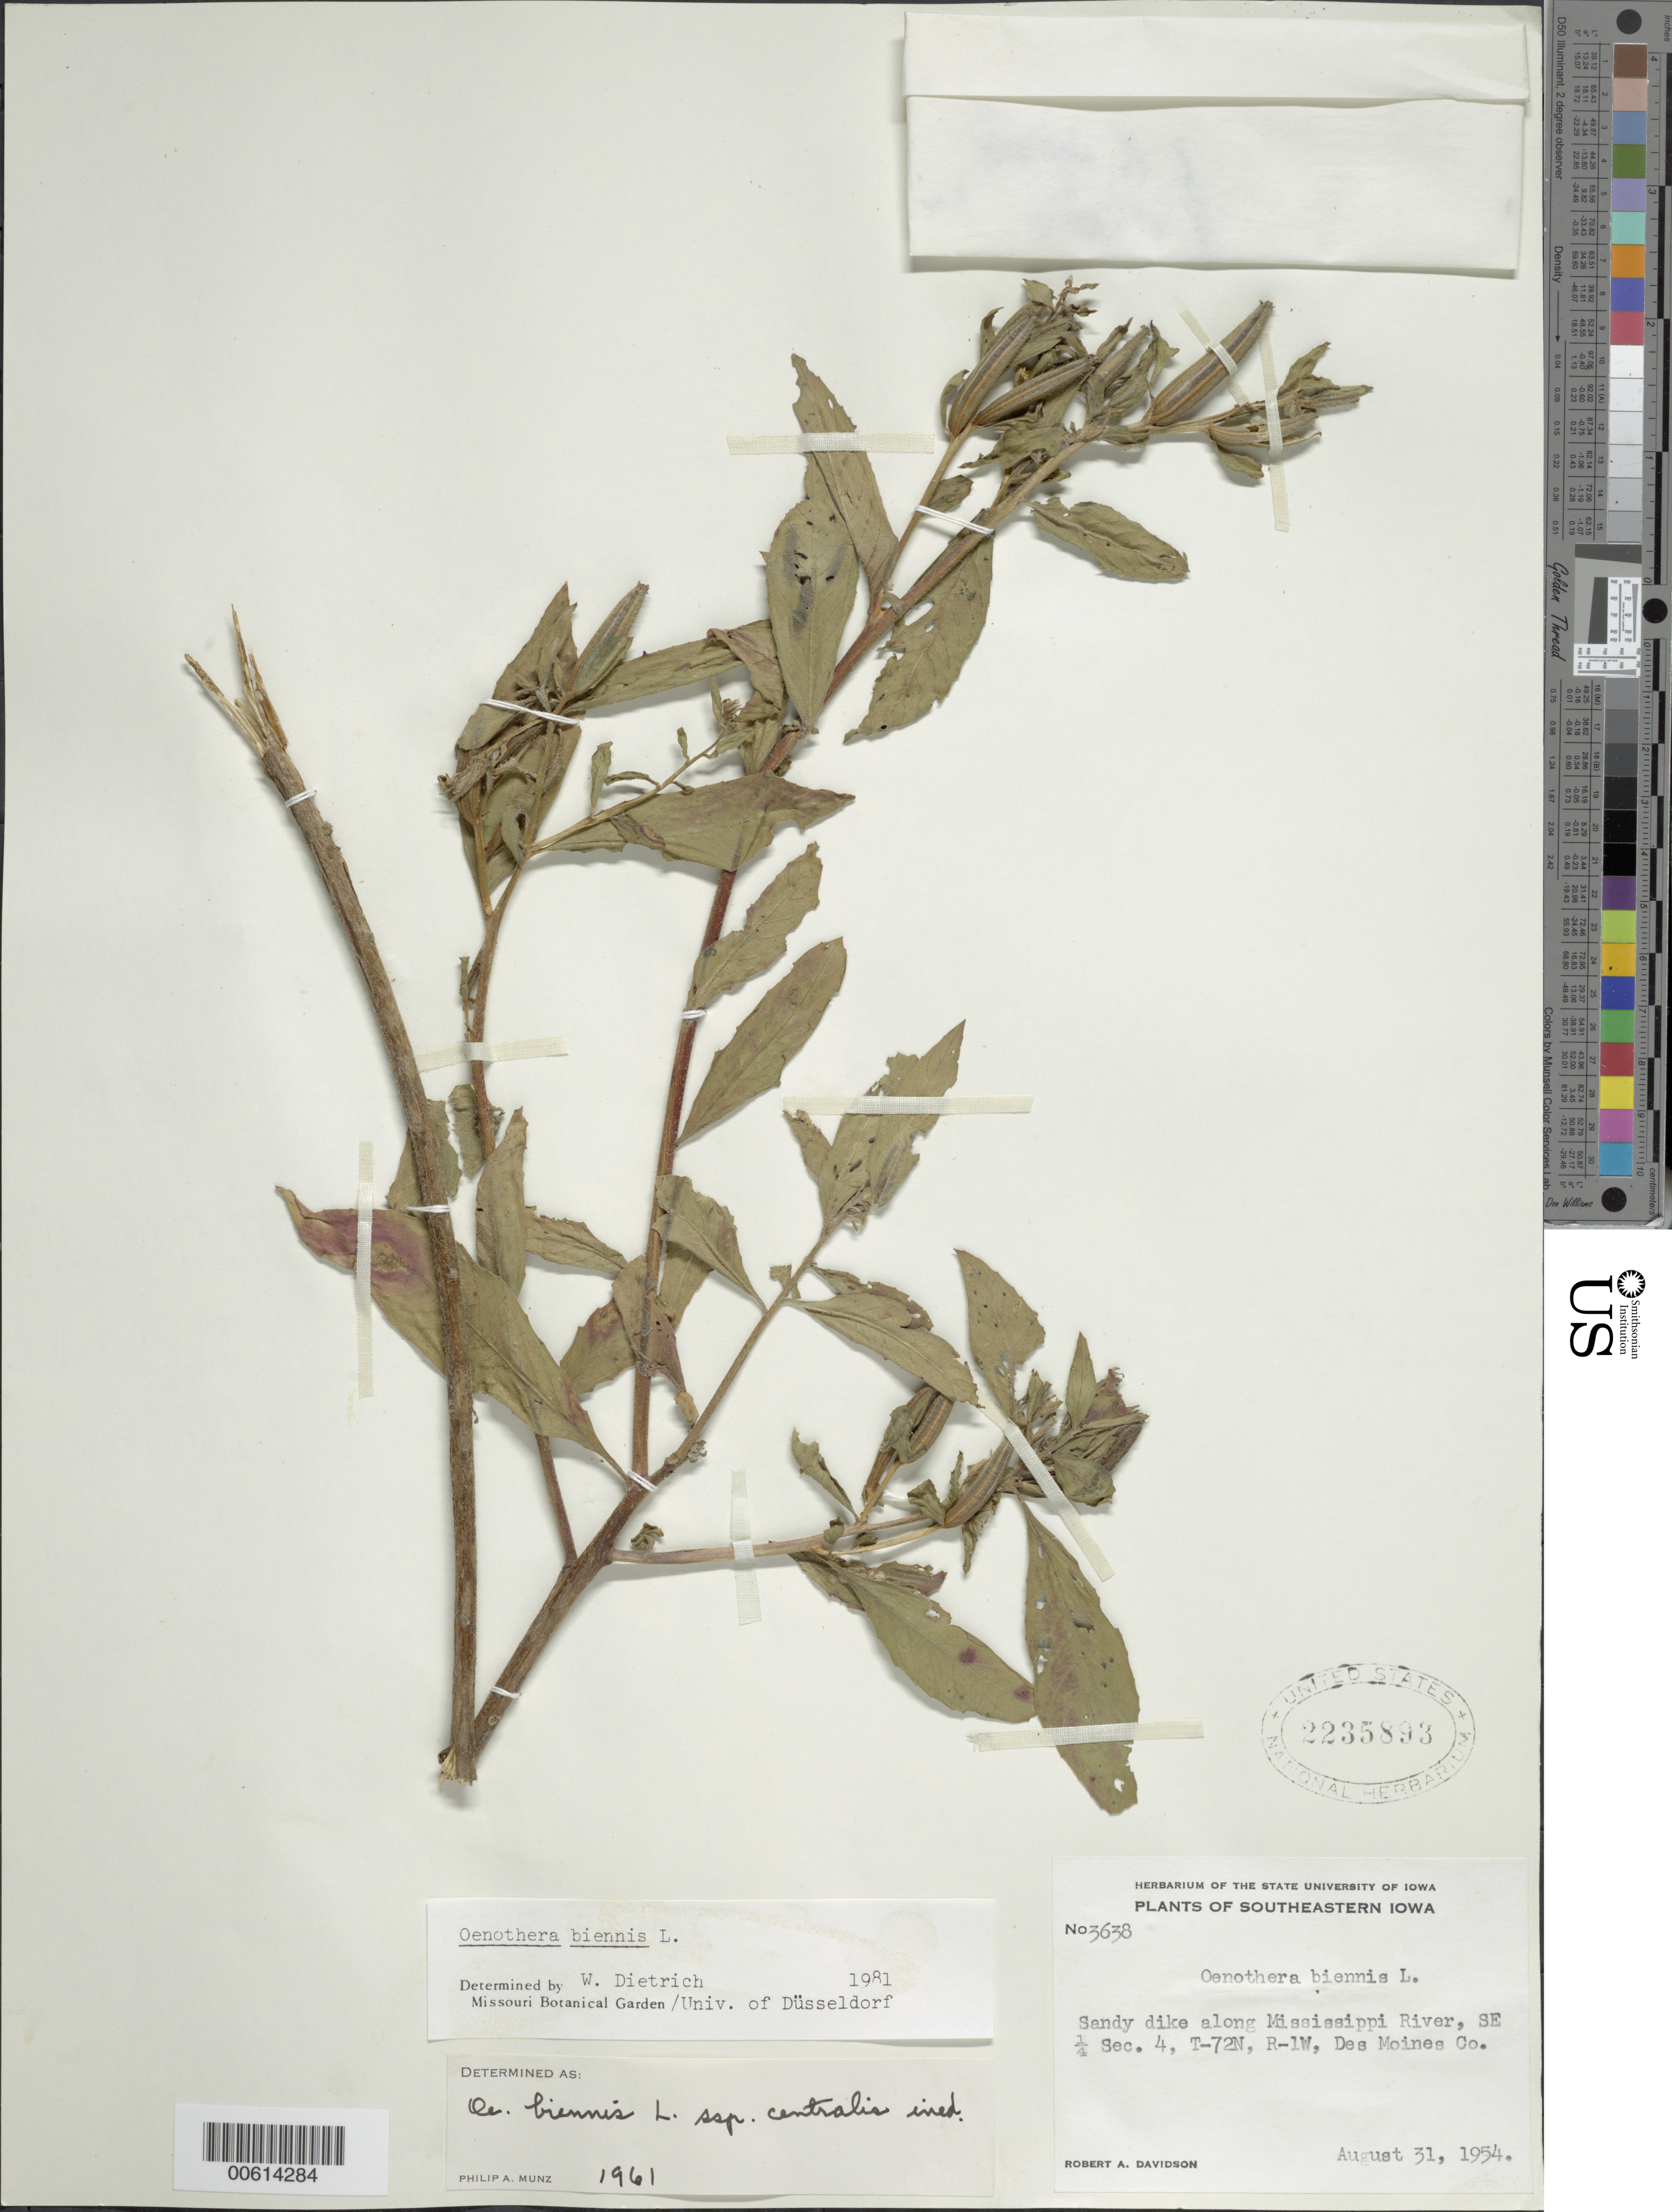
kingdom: Plantae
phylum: Tracheophyta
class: Magnoliopsida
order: Myrtales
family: Onagraceae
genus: Oenothera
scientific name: Oenothera biennis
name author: L.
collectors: R. A. Davidson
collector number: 3638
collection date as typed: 31 Aug 1954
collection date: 1954-08-31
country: United States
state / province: Iowa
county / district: Des Moines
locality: Along Mississippi River, SE 1/4 Sec. 4, T-72N, R-1W, Des Moines Co.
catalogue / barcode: US 2235893